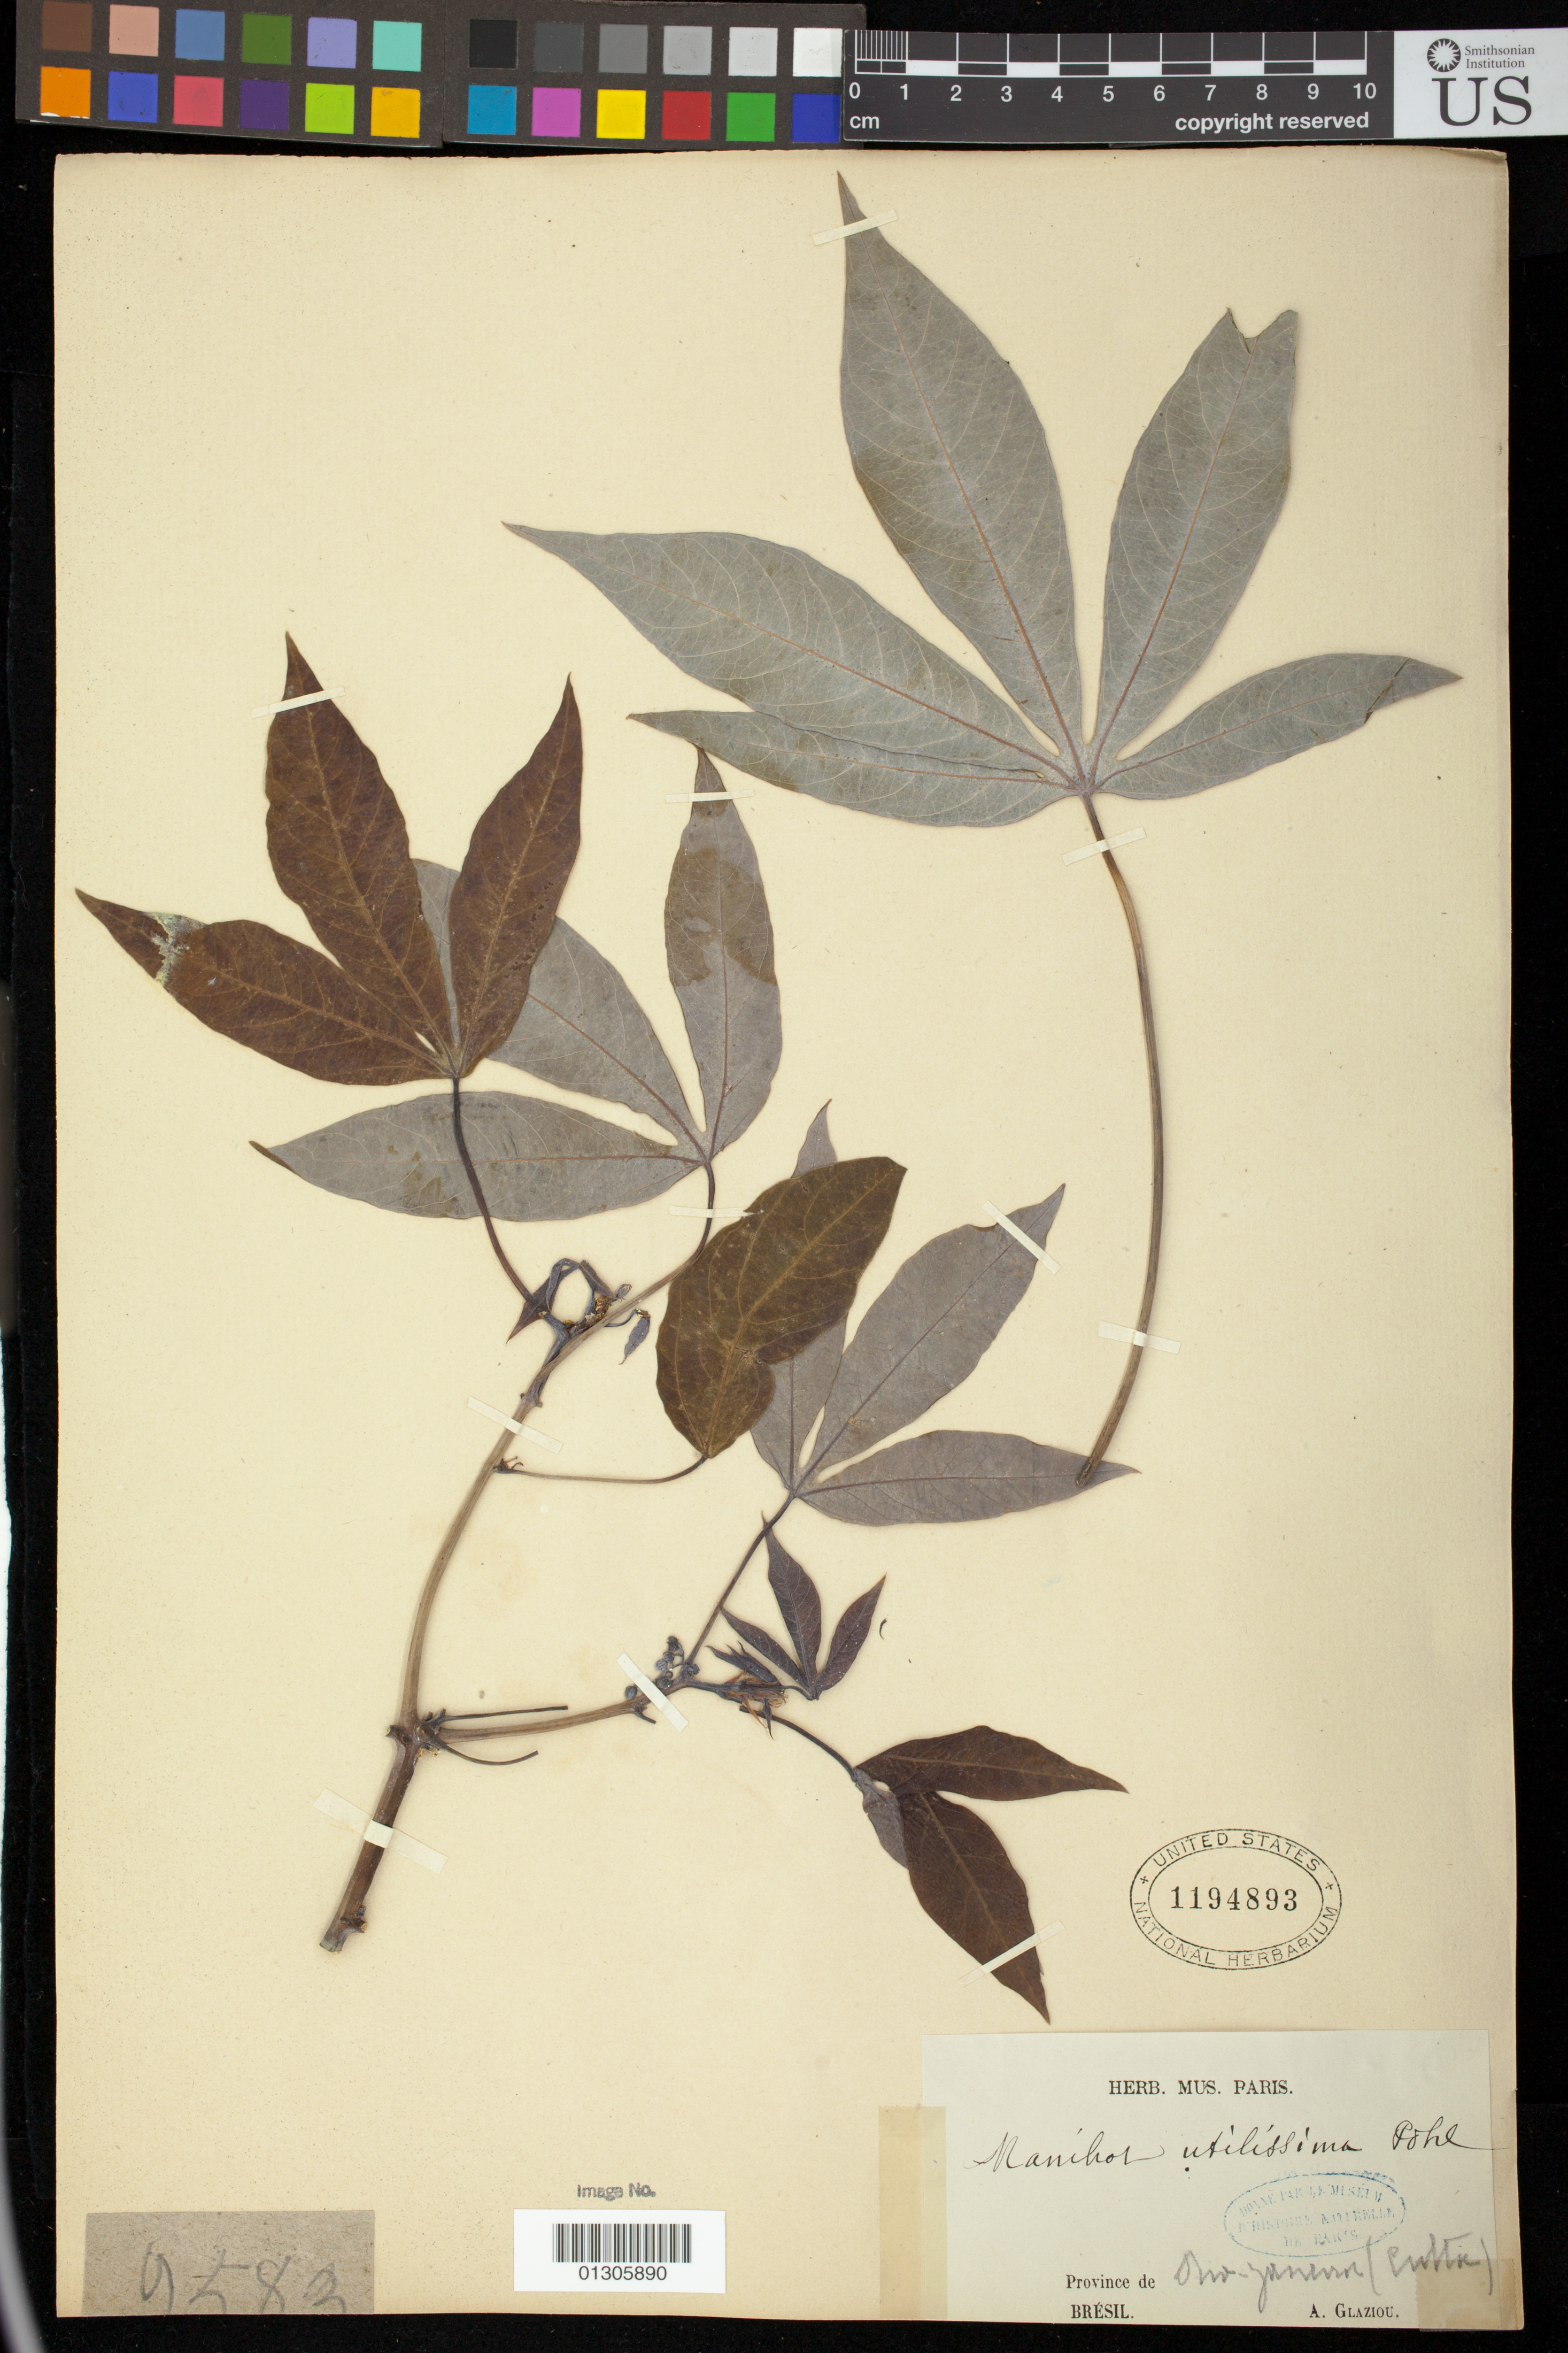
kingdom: Plantae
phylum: Tracheophyta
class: Magnoliopsida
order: Malpighiales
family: Euphorbiaceae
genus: Manihot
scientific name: Manihot esculenta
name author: Crantz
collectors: A. F. M. Glaziou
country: Brazil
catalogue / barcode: US 1194893